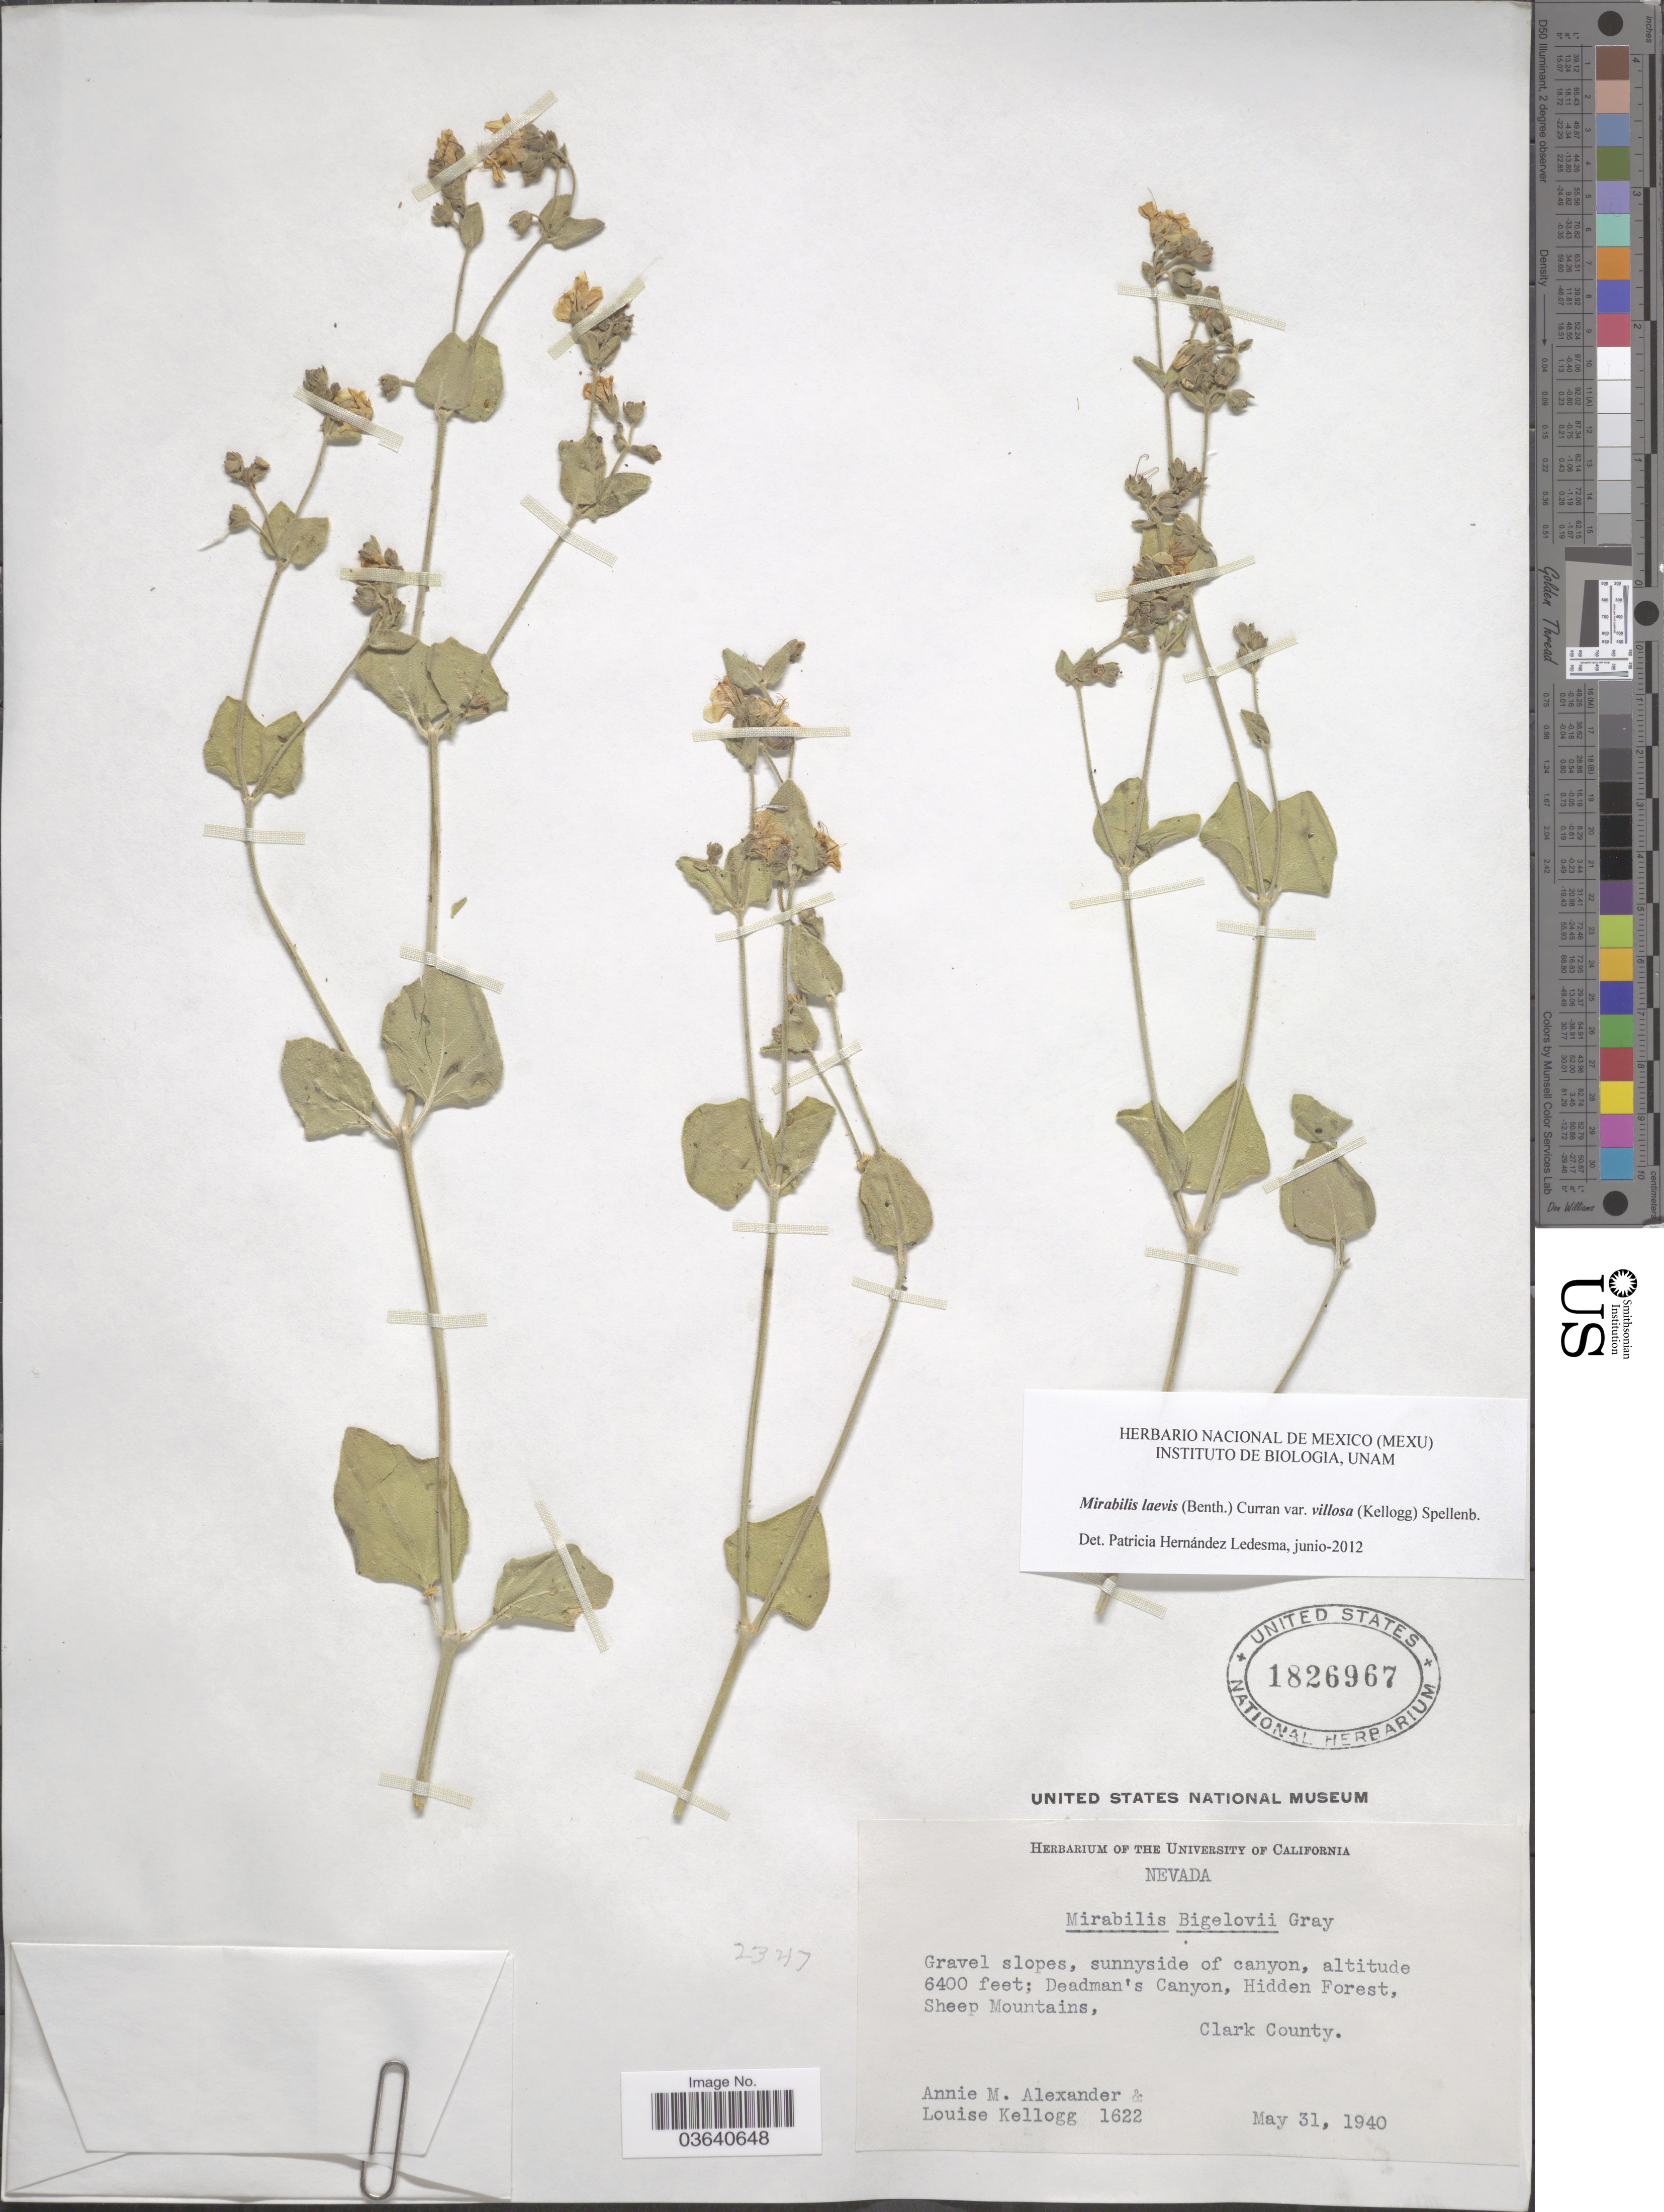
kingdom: Plantae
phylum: Tracheophyta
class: Magnoliopsida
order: Caryophyllales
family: Nyctaginaceae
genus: Mirabilis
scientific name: Mirabilis laevis var. villosa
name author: (Kellogg) Spellenb.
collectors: A. M. Alexander & L. Kellogg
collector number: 1622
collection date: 1940-05-31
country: United States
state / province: Nevada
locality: Gravel slopes, sunnyside of canyon, Deadman's Canyon, Hidden Forest, Sheep Mountains, Clark County.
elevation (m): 1951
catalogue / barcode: US 1826967